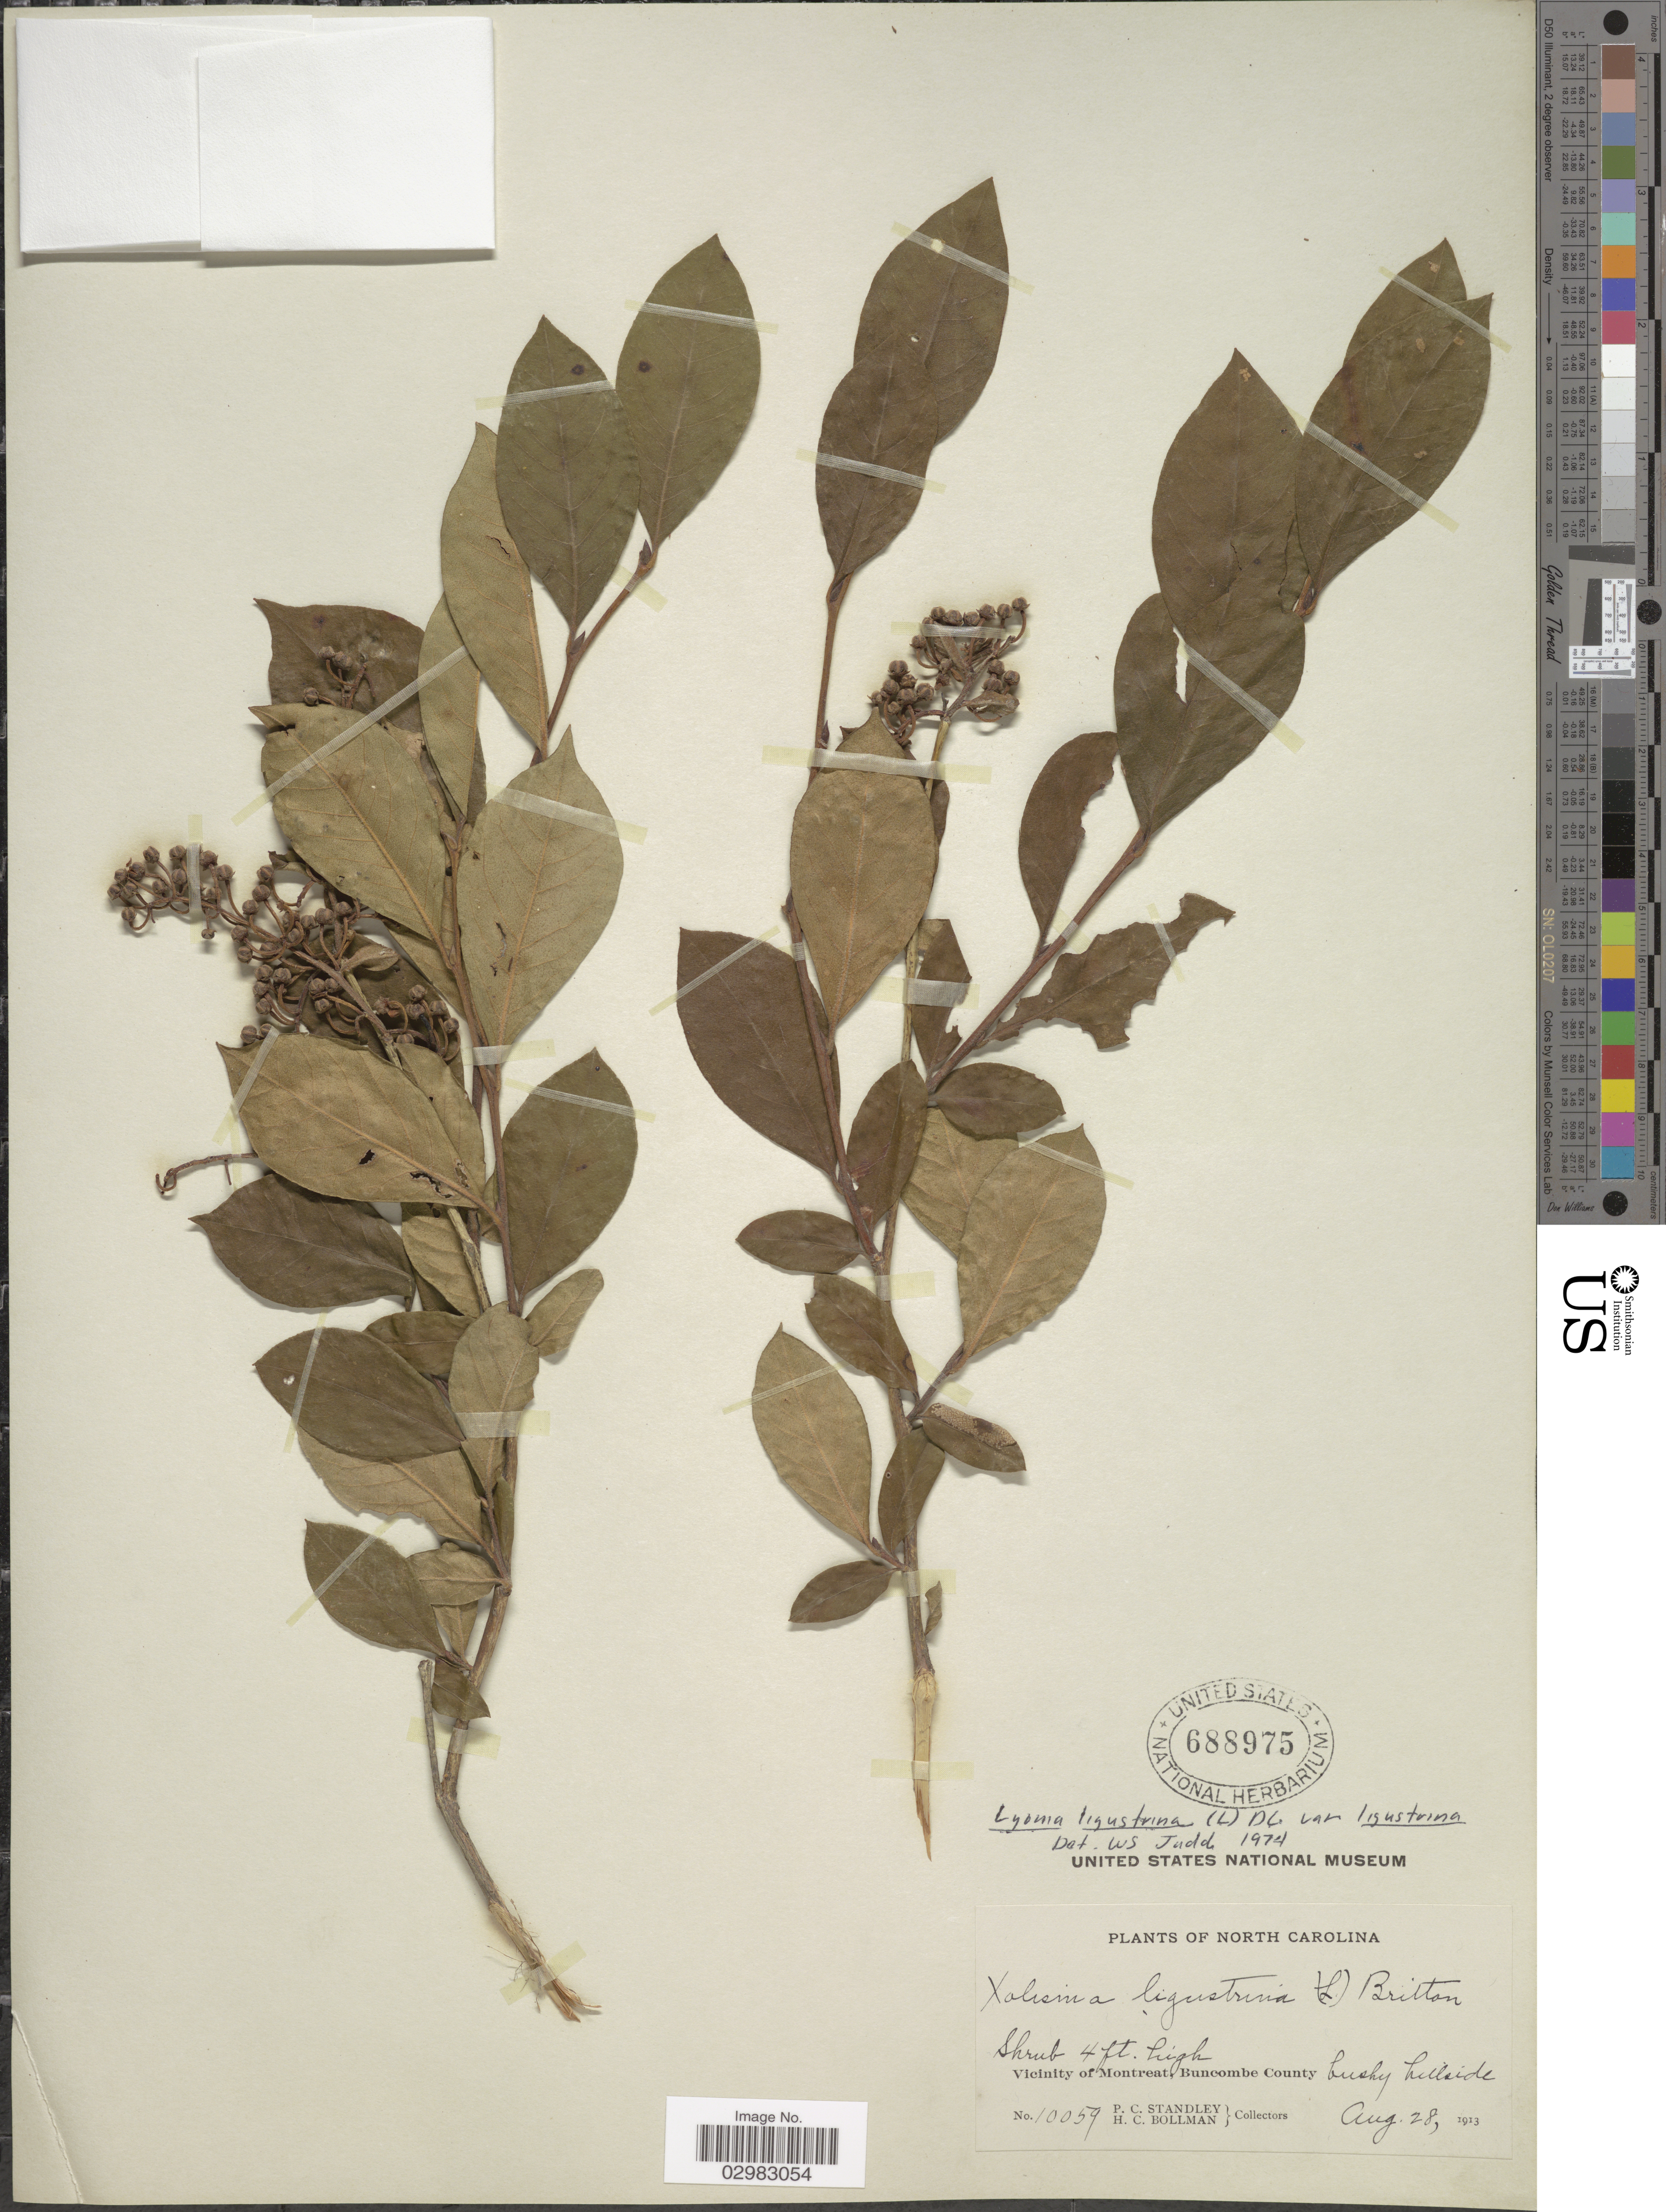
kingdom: Plantae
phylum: Tracheophyta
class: Magnoliopsida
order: Ericales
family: Ericaceae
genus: Lyonia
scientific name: Lyonia ligustrina var. ligustrina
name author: (L.) DC.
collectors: P. C. Standley & H. C. Bollman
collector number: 10059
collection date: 1913-08-28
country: United States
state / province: North Carolina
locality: Vicinity of Montreat, Buncombe County.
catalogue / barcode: US 688975